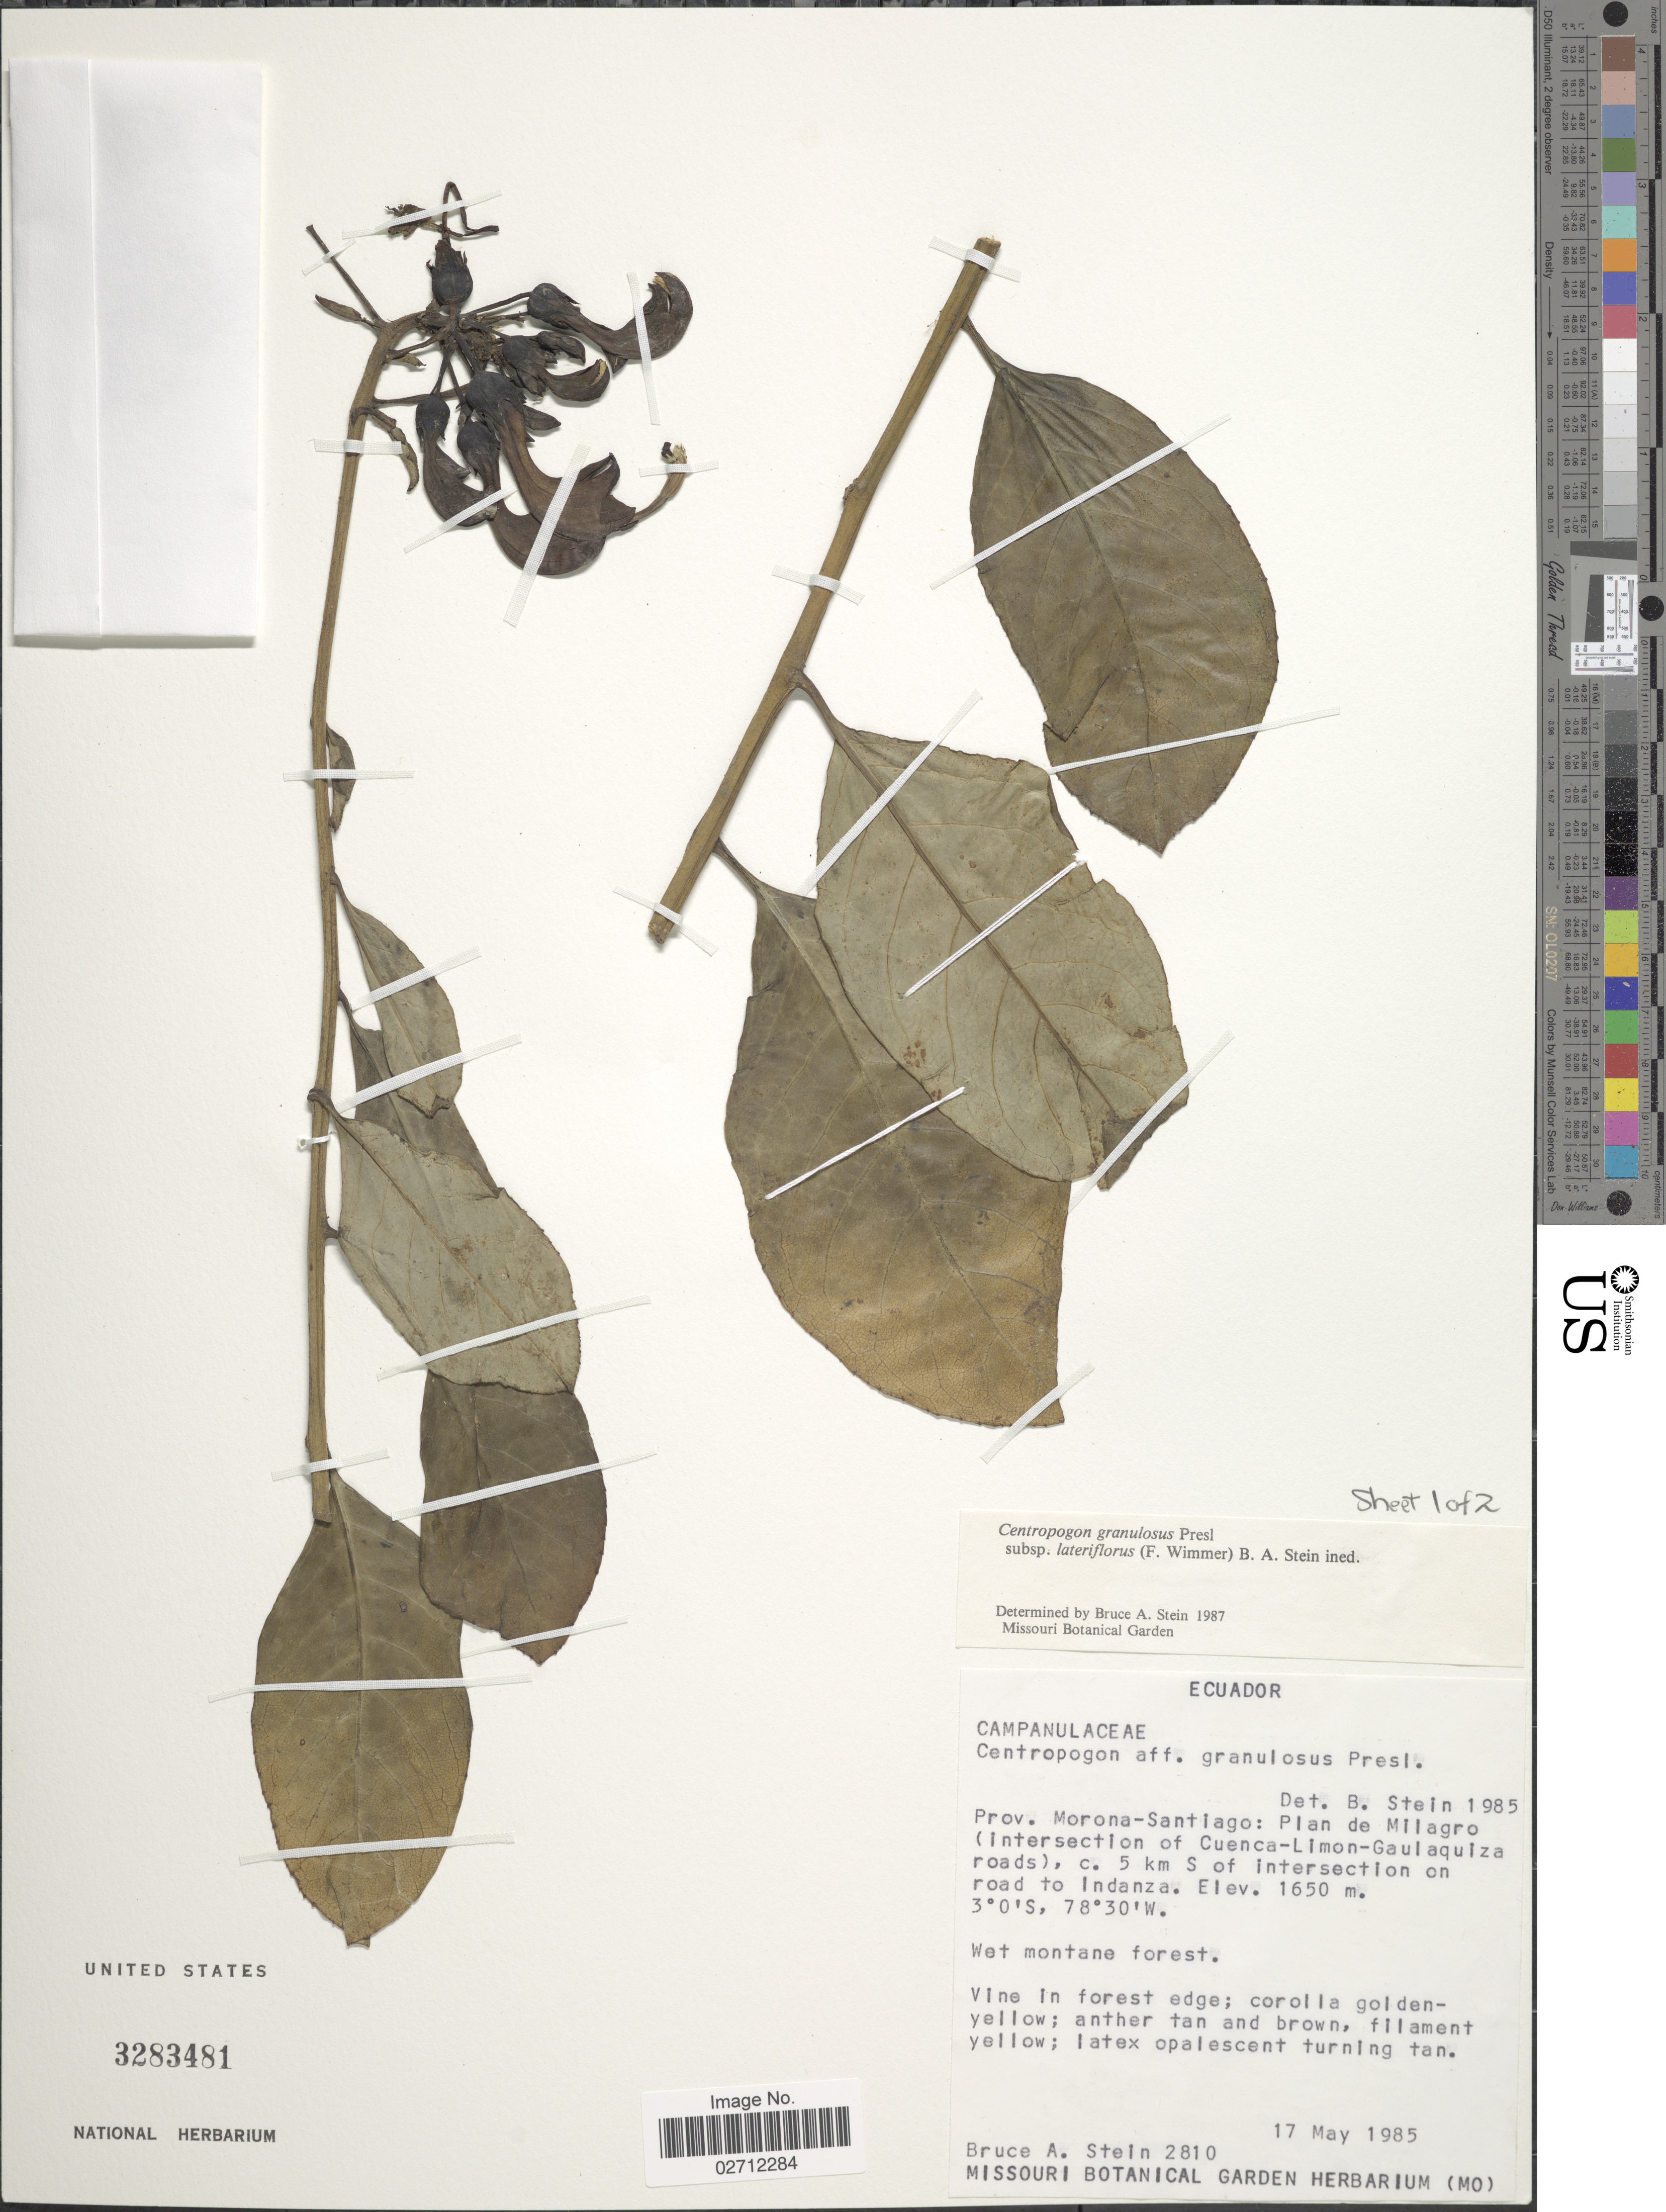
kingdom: Plantae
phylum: Tracheophyta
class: Magnoliopsida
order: Asterales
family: Campanulaceae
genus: Centropogon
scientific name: Centropogon granulosus subsp. lateriflorus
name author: (E. Wimm.) B.A. Stein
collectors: B. A. Stein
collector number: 2810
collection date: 1985-05-17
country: Ecuador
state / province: Morona-Santiago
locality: Plan de Milagro (intersection of Cuenca-Limon-Gualaquiza roads), c. 5 km S of intersection on road to Indanza, in forest edge.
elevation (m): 1650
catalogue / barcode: US 3283481